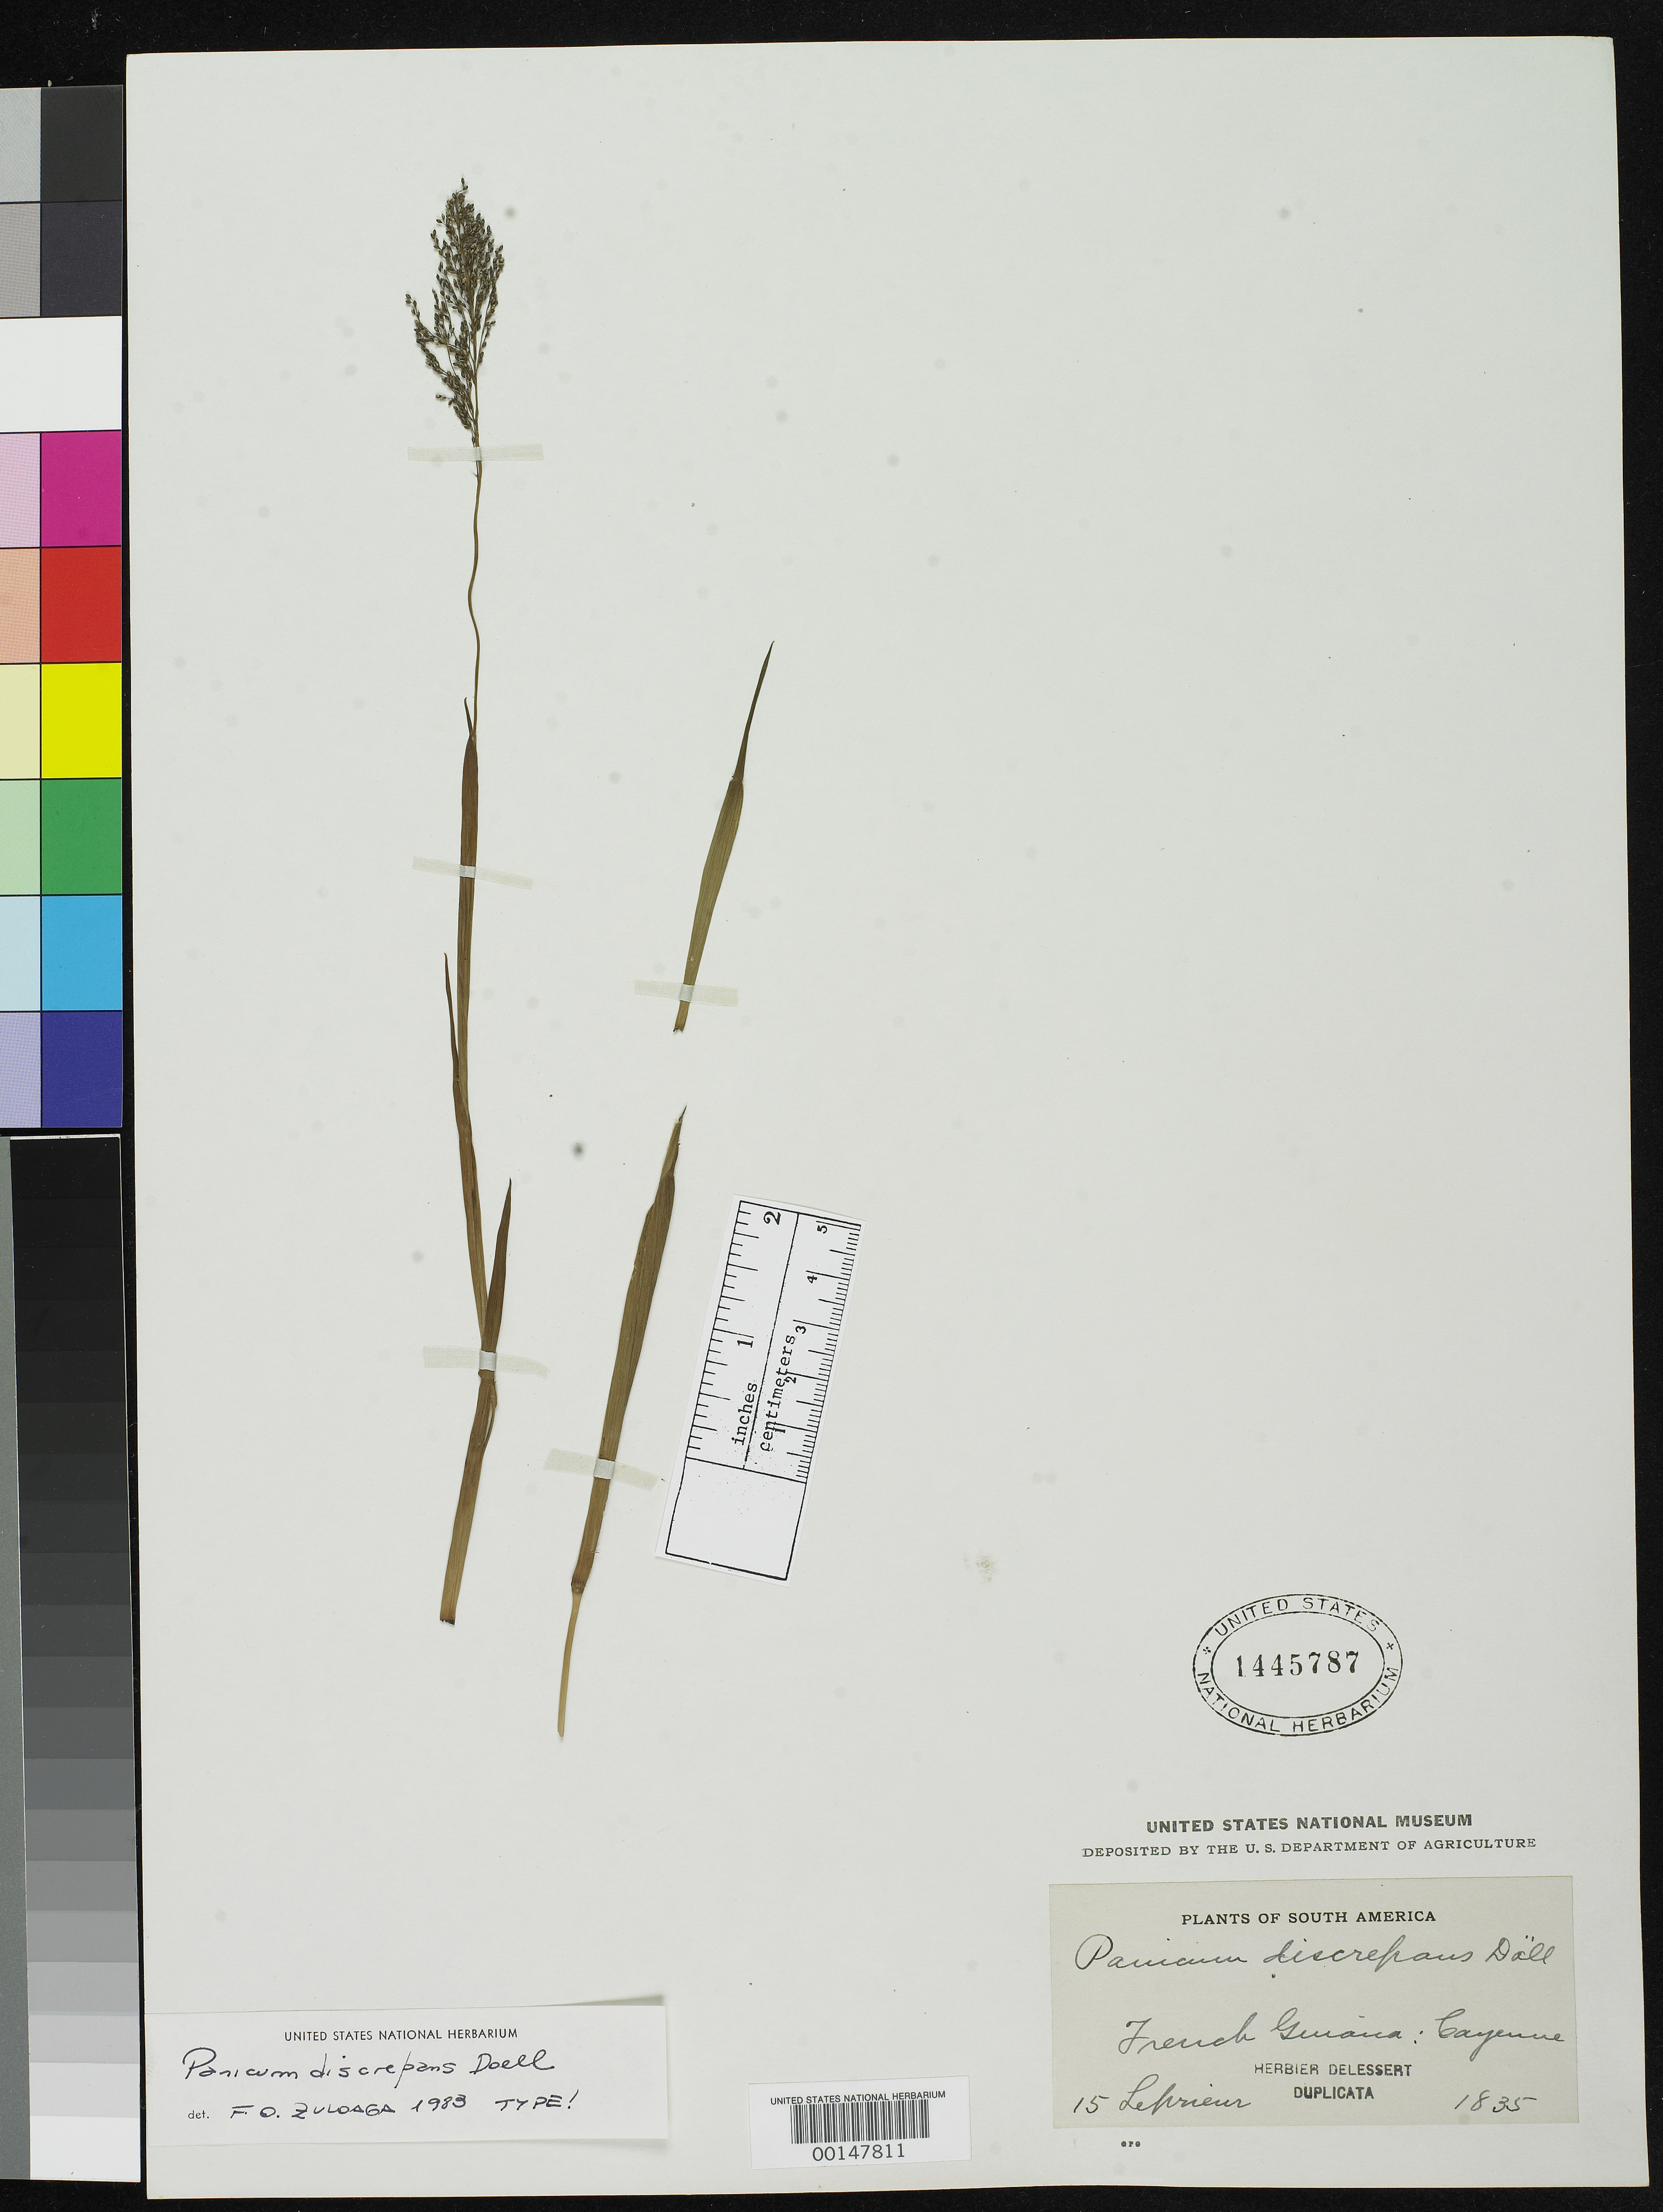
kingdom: Plantae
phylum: Tracheophyta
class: Liliopsida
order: Poales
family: Poaceae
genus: Panicum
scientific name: Panicum discrepans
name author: Döll in Mart.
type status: Isosyntype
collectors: F. M. R. Leprieur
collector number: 15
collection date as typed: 1835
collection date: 1835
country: French Guiana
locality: Cayenne.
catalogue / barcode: US 1445787